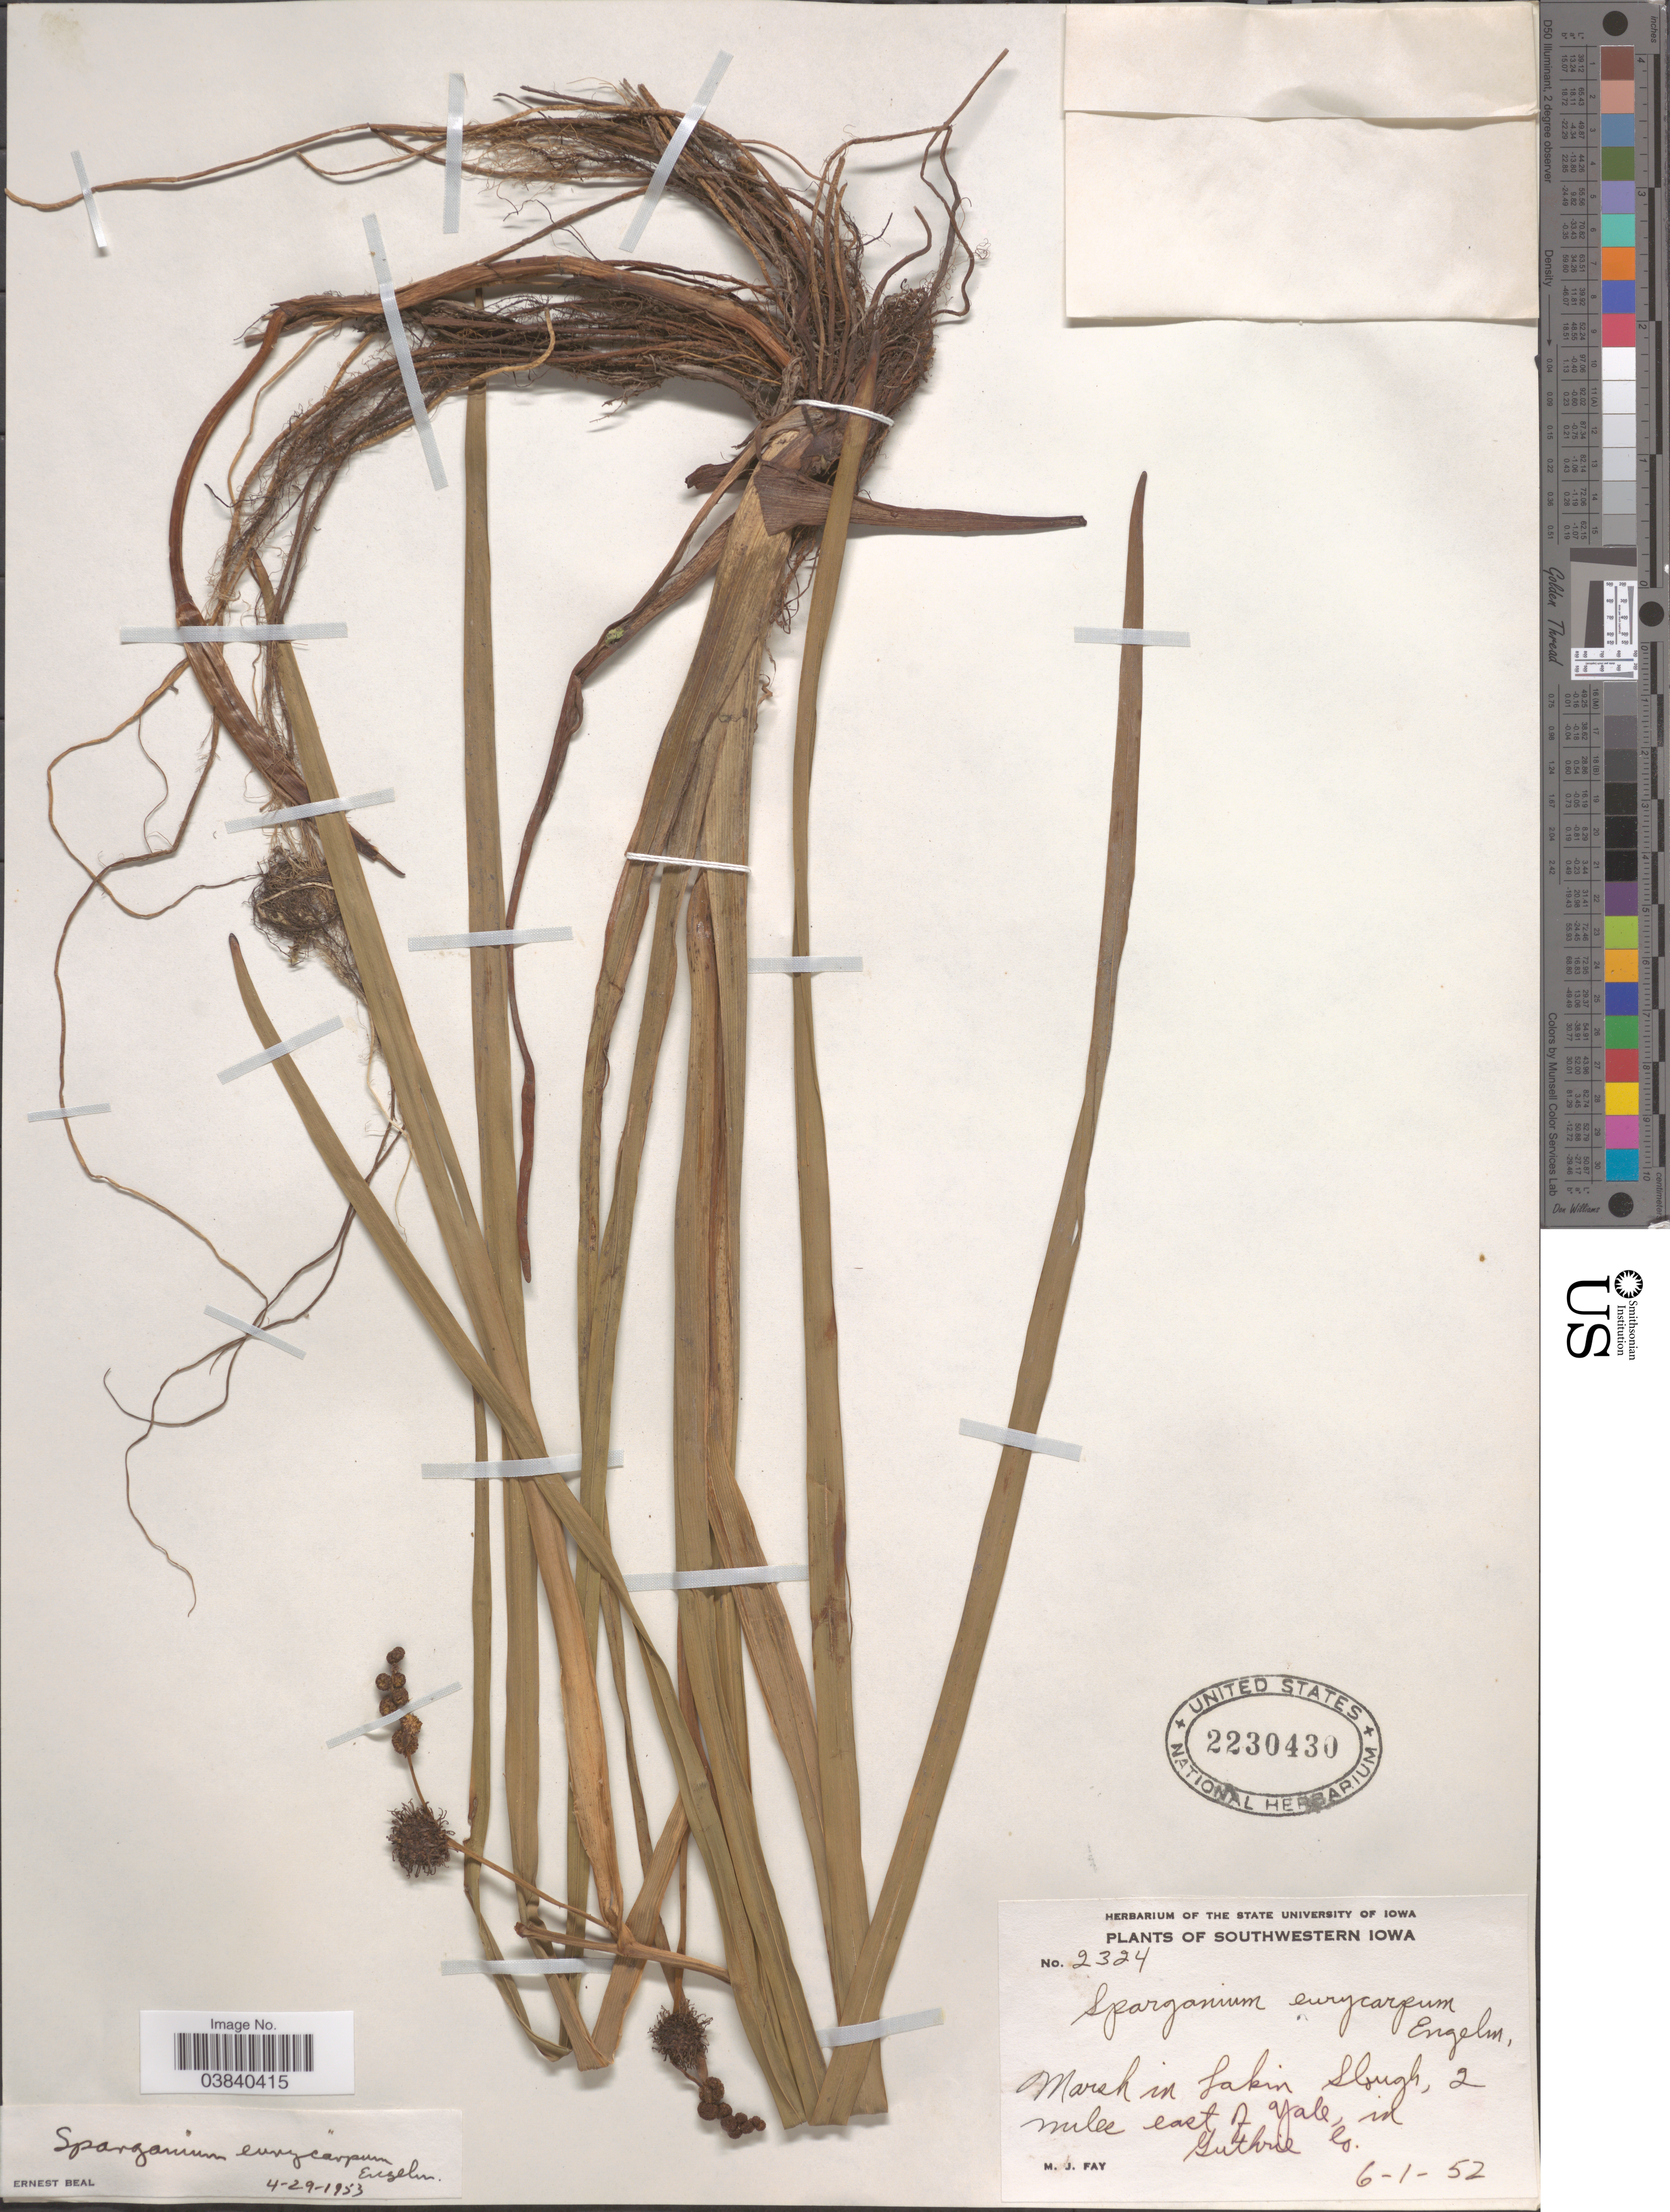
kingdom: Plantae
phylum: Tracheophyta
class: Liliopsida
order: Poales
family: Typhaceae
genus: Sparganium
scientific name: Sparganium eurycarpum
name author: Engelm.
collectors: M. Fay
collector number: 2324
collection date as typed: Transcribed d/m/y: 1/6/52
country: United States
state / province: Iowa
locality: Southwestern Iowa. In Lakin Slough, 2 miles east of Yale, in Guthrie Co.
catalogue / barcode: US 2230430